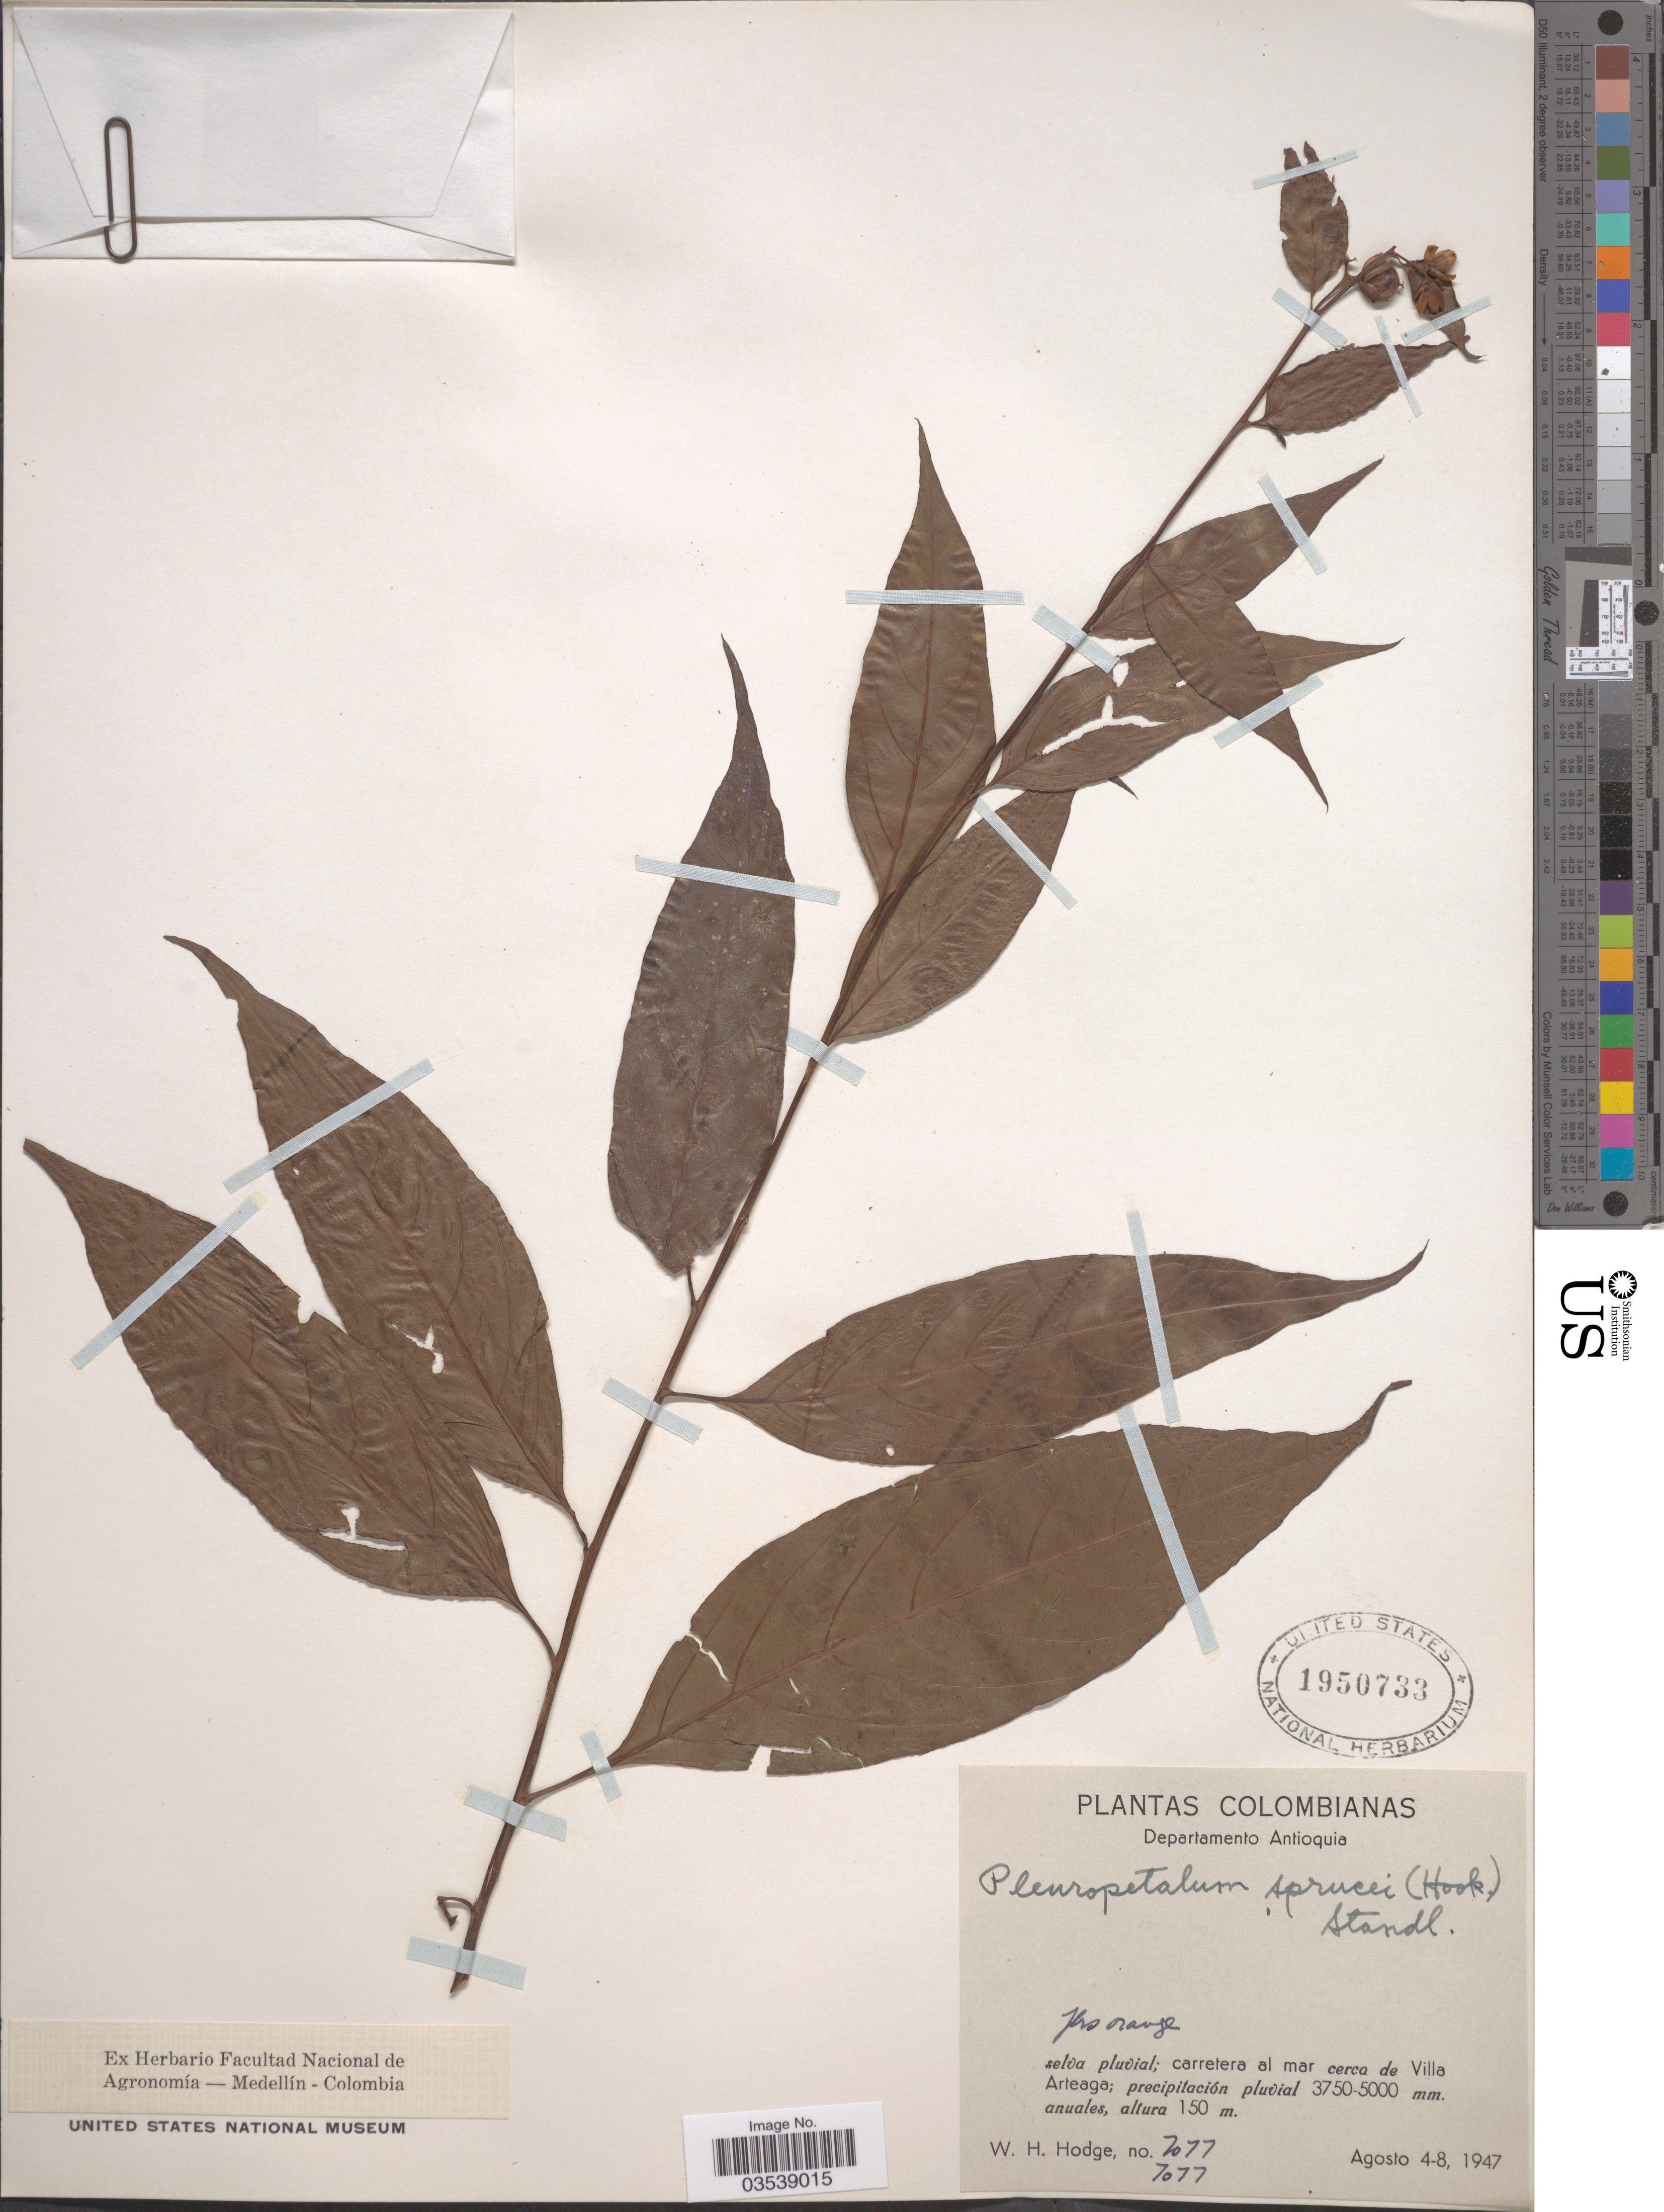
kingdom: Plantae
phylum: Tracheophyta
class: Magnoliopsida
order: Caryophyllales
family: Amaranthaceae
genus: Pleuropetalum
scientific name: Pleuropetalum sprucei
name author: (Hook. f.) Standl.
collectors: W. Hodge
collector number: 7077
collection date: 1947-08-04/1947-08-08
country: Colombia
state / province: Antioquia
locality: Departamento Antioquia. Carretera al mar cerca de Villa Arteaga; precipitación pluvial.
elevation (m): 150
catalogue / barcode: US 1950733